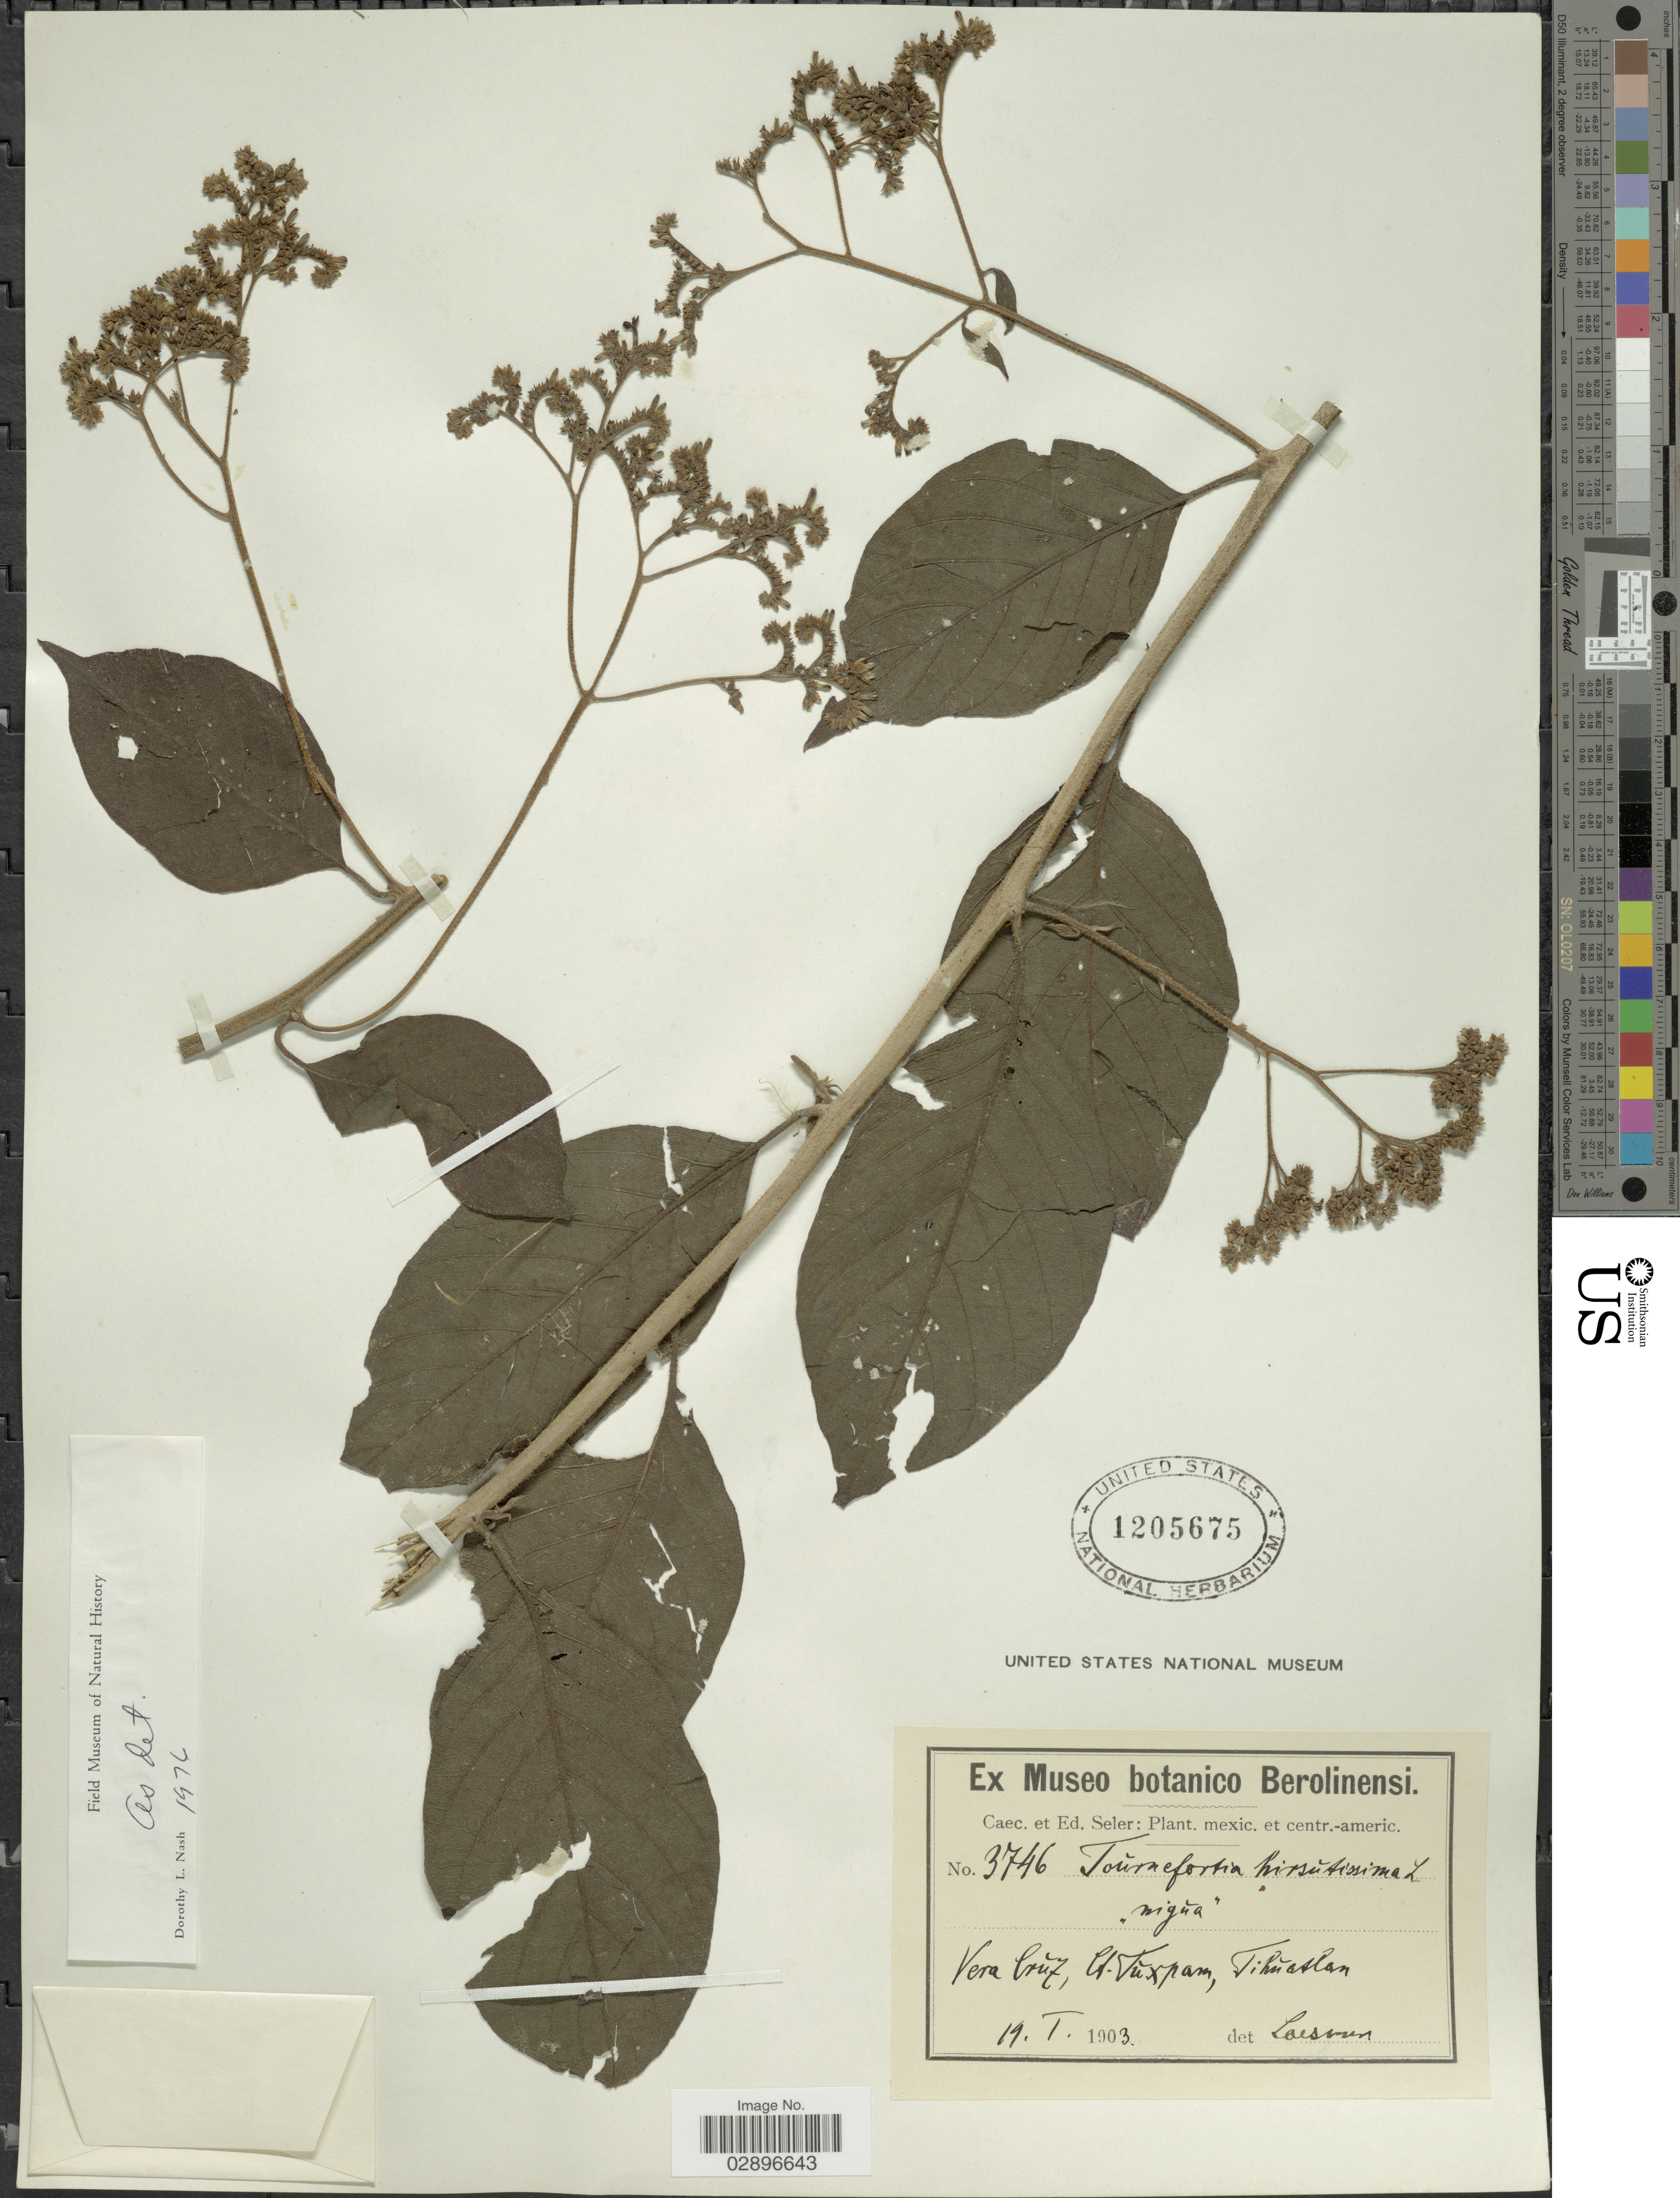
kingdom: Plantae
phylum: Tracheophyta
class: Magnoliopsida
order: Boraginales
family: Heliotropiaceae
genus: Tournefortia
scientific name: Tournefortia hirsutissima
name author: L.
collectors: C. Seler & E. G. Seler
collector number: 3746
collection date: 1903-11-19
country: Mexico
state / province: Veracruz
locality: Vera Cruz, Ct. Tuxpam, Tihuatlan.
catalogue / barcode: US 1205675